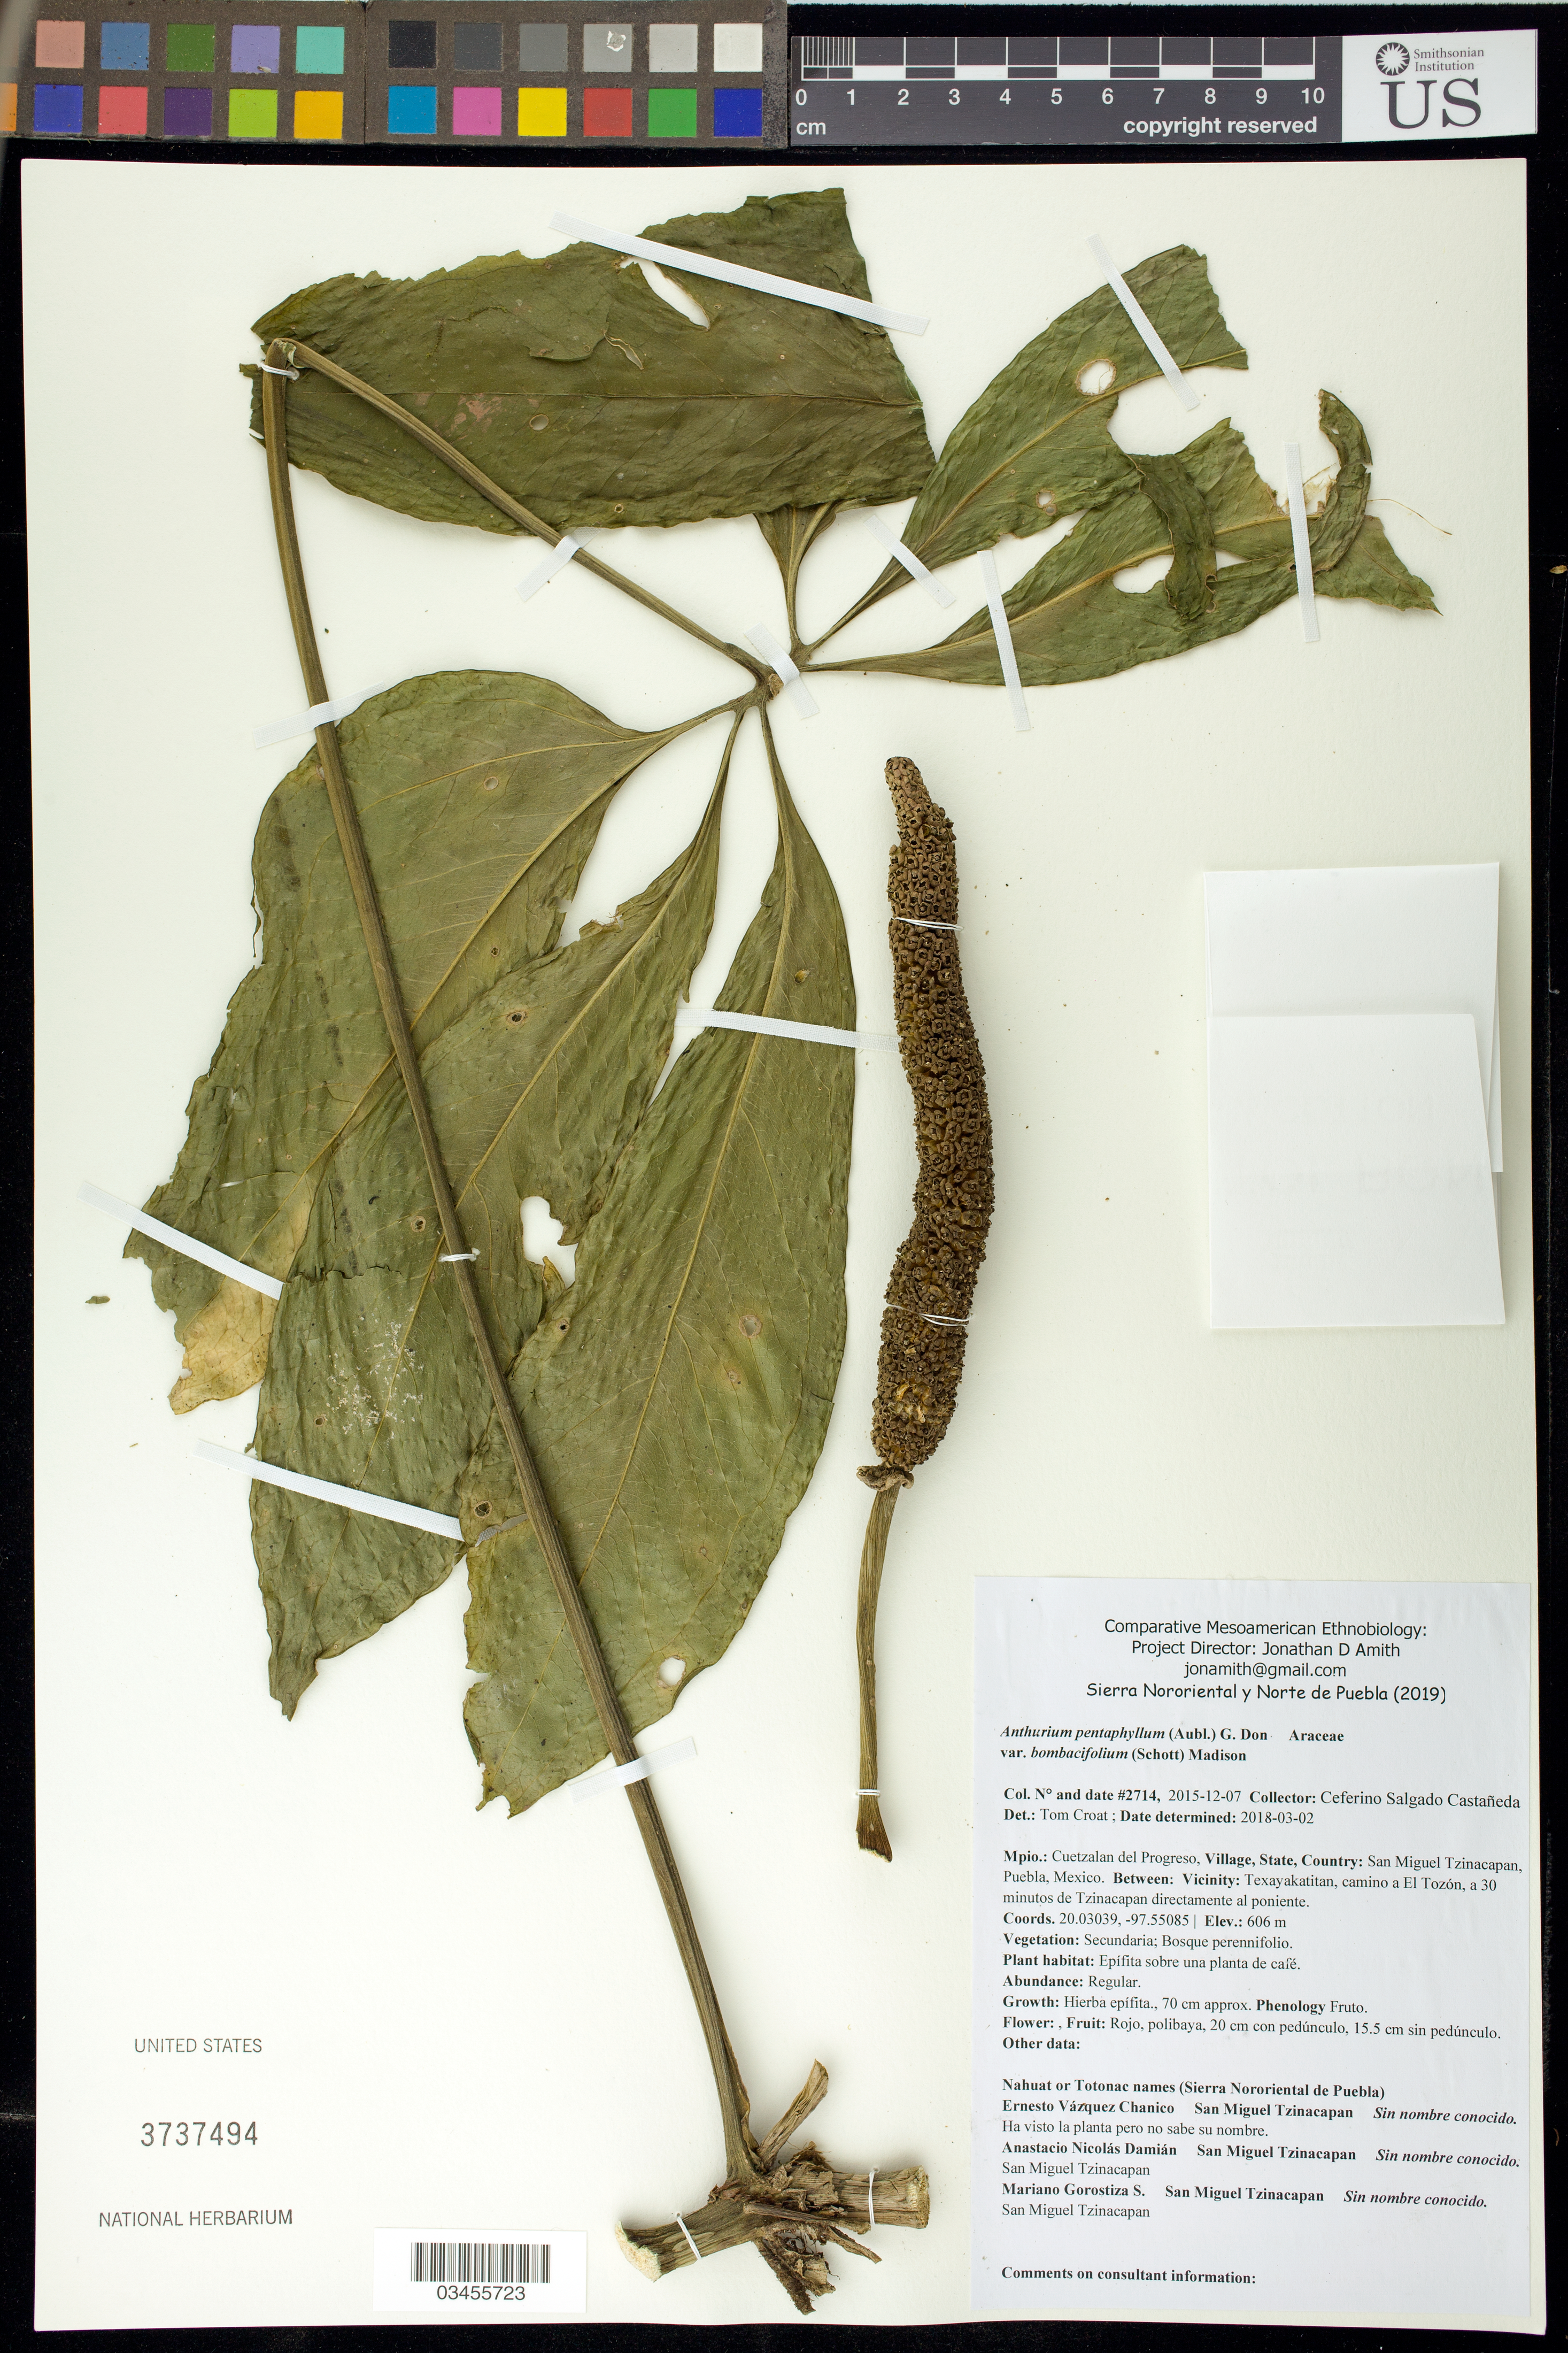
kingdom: Plantae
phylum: Tracheophyta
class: Liliopsida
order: Alismatales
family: Araceae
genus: Anthurium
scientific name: Anthurium pentaphyllum var. bombacifolium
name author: (Schott) Madison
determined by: Croat, Thomas B., Missouri Botanical Garden (MO)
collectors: C. Salgado Castañeda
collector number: CSC_02714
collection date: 2015-12-07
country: México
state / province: Puebla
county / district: Cuetzalan del Progreso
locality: PUEBLO: San Miguel Tzinacapan; LOCALIDAD EXACTA: Texayakatitan, camino a El Tozón, a 30 minutos de Tzinacapan directamente al poniente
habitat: Bosque perennifolio | Epífita sobre una planta de café.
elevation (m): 606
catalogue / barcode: US 3737494